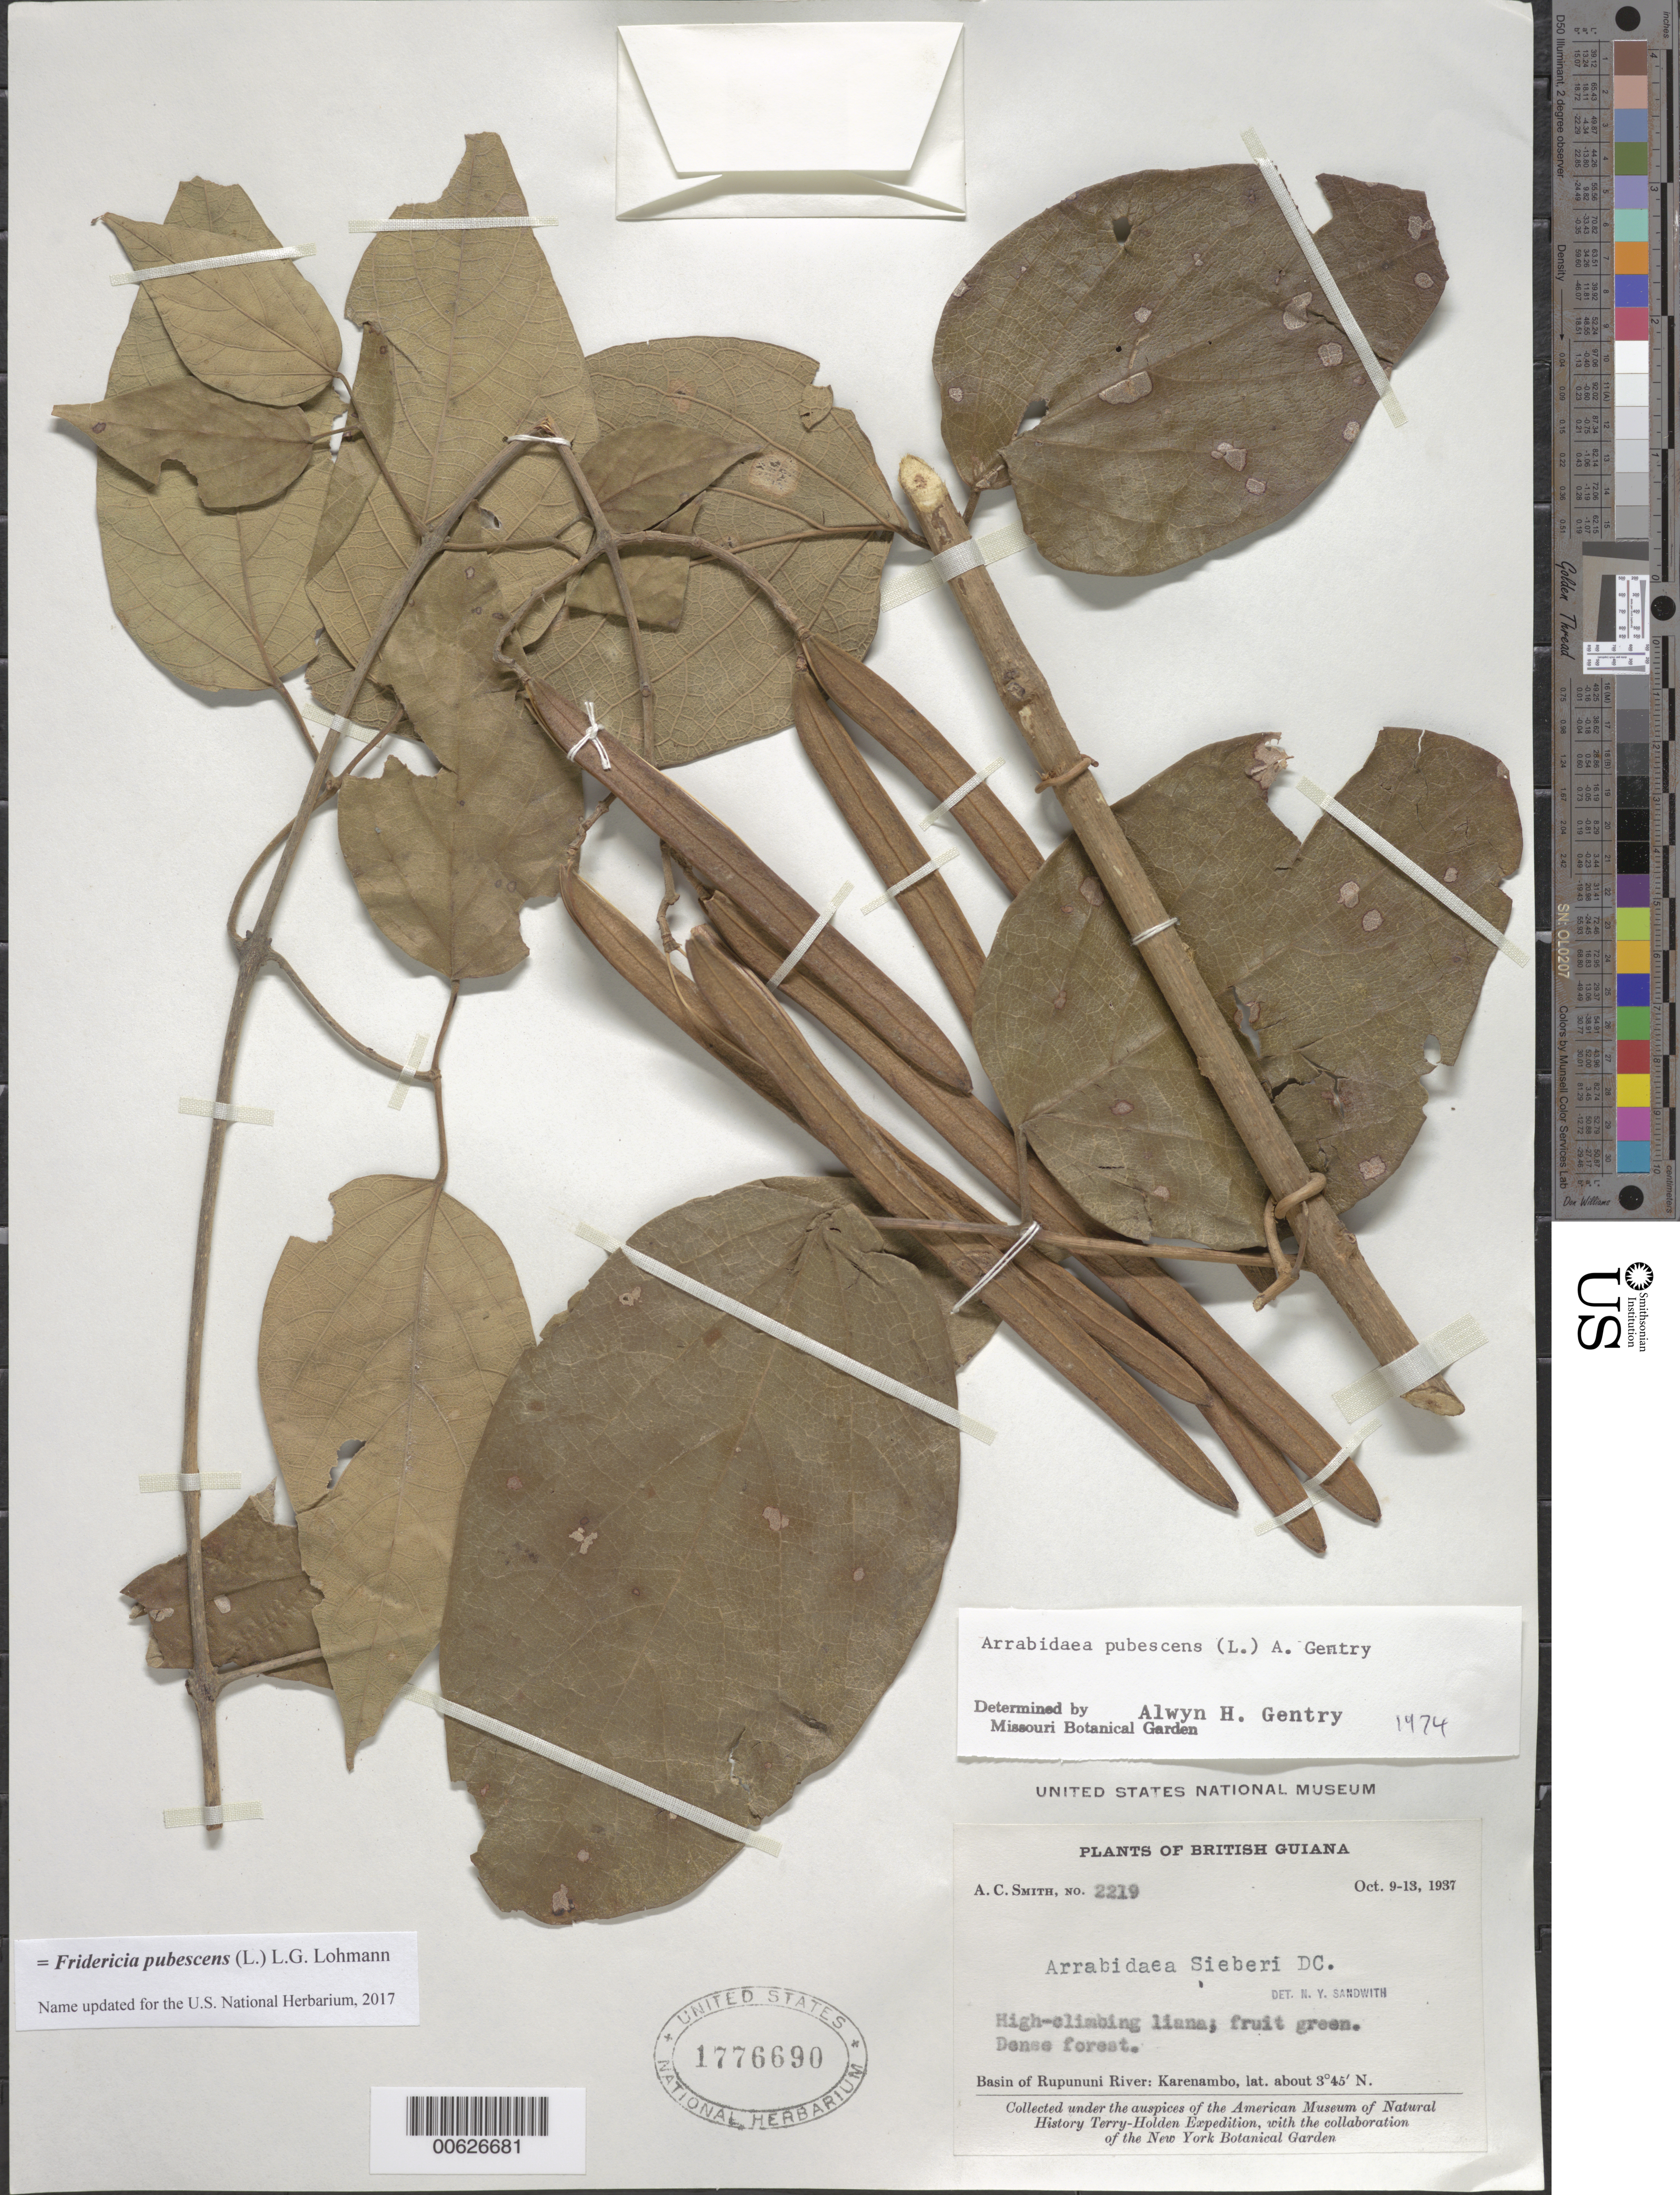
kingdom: Plantae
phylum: Tracheophyta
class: Magnoliopsida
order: Lamiales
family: Bignoniaceae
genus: Arrabidaea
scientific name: Arrabidaea pubescens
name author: (L.) A.H. Gentry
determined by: Gentry, A. H.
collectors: A. C. Smith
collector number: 2219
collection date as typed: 9-Oct-37 to 13-Oct-37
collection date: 1937-10-09/1937-10-13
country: Guyana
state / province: U. Takutu-U. Essequibo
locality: Karanambo, Rupununi River basin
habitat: Dense forest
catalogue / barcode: US 1776690